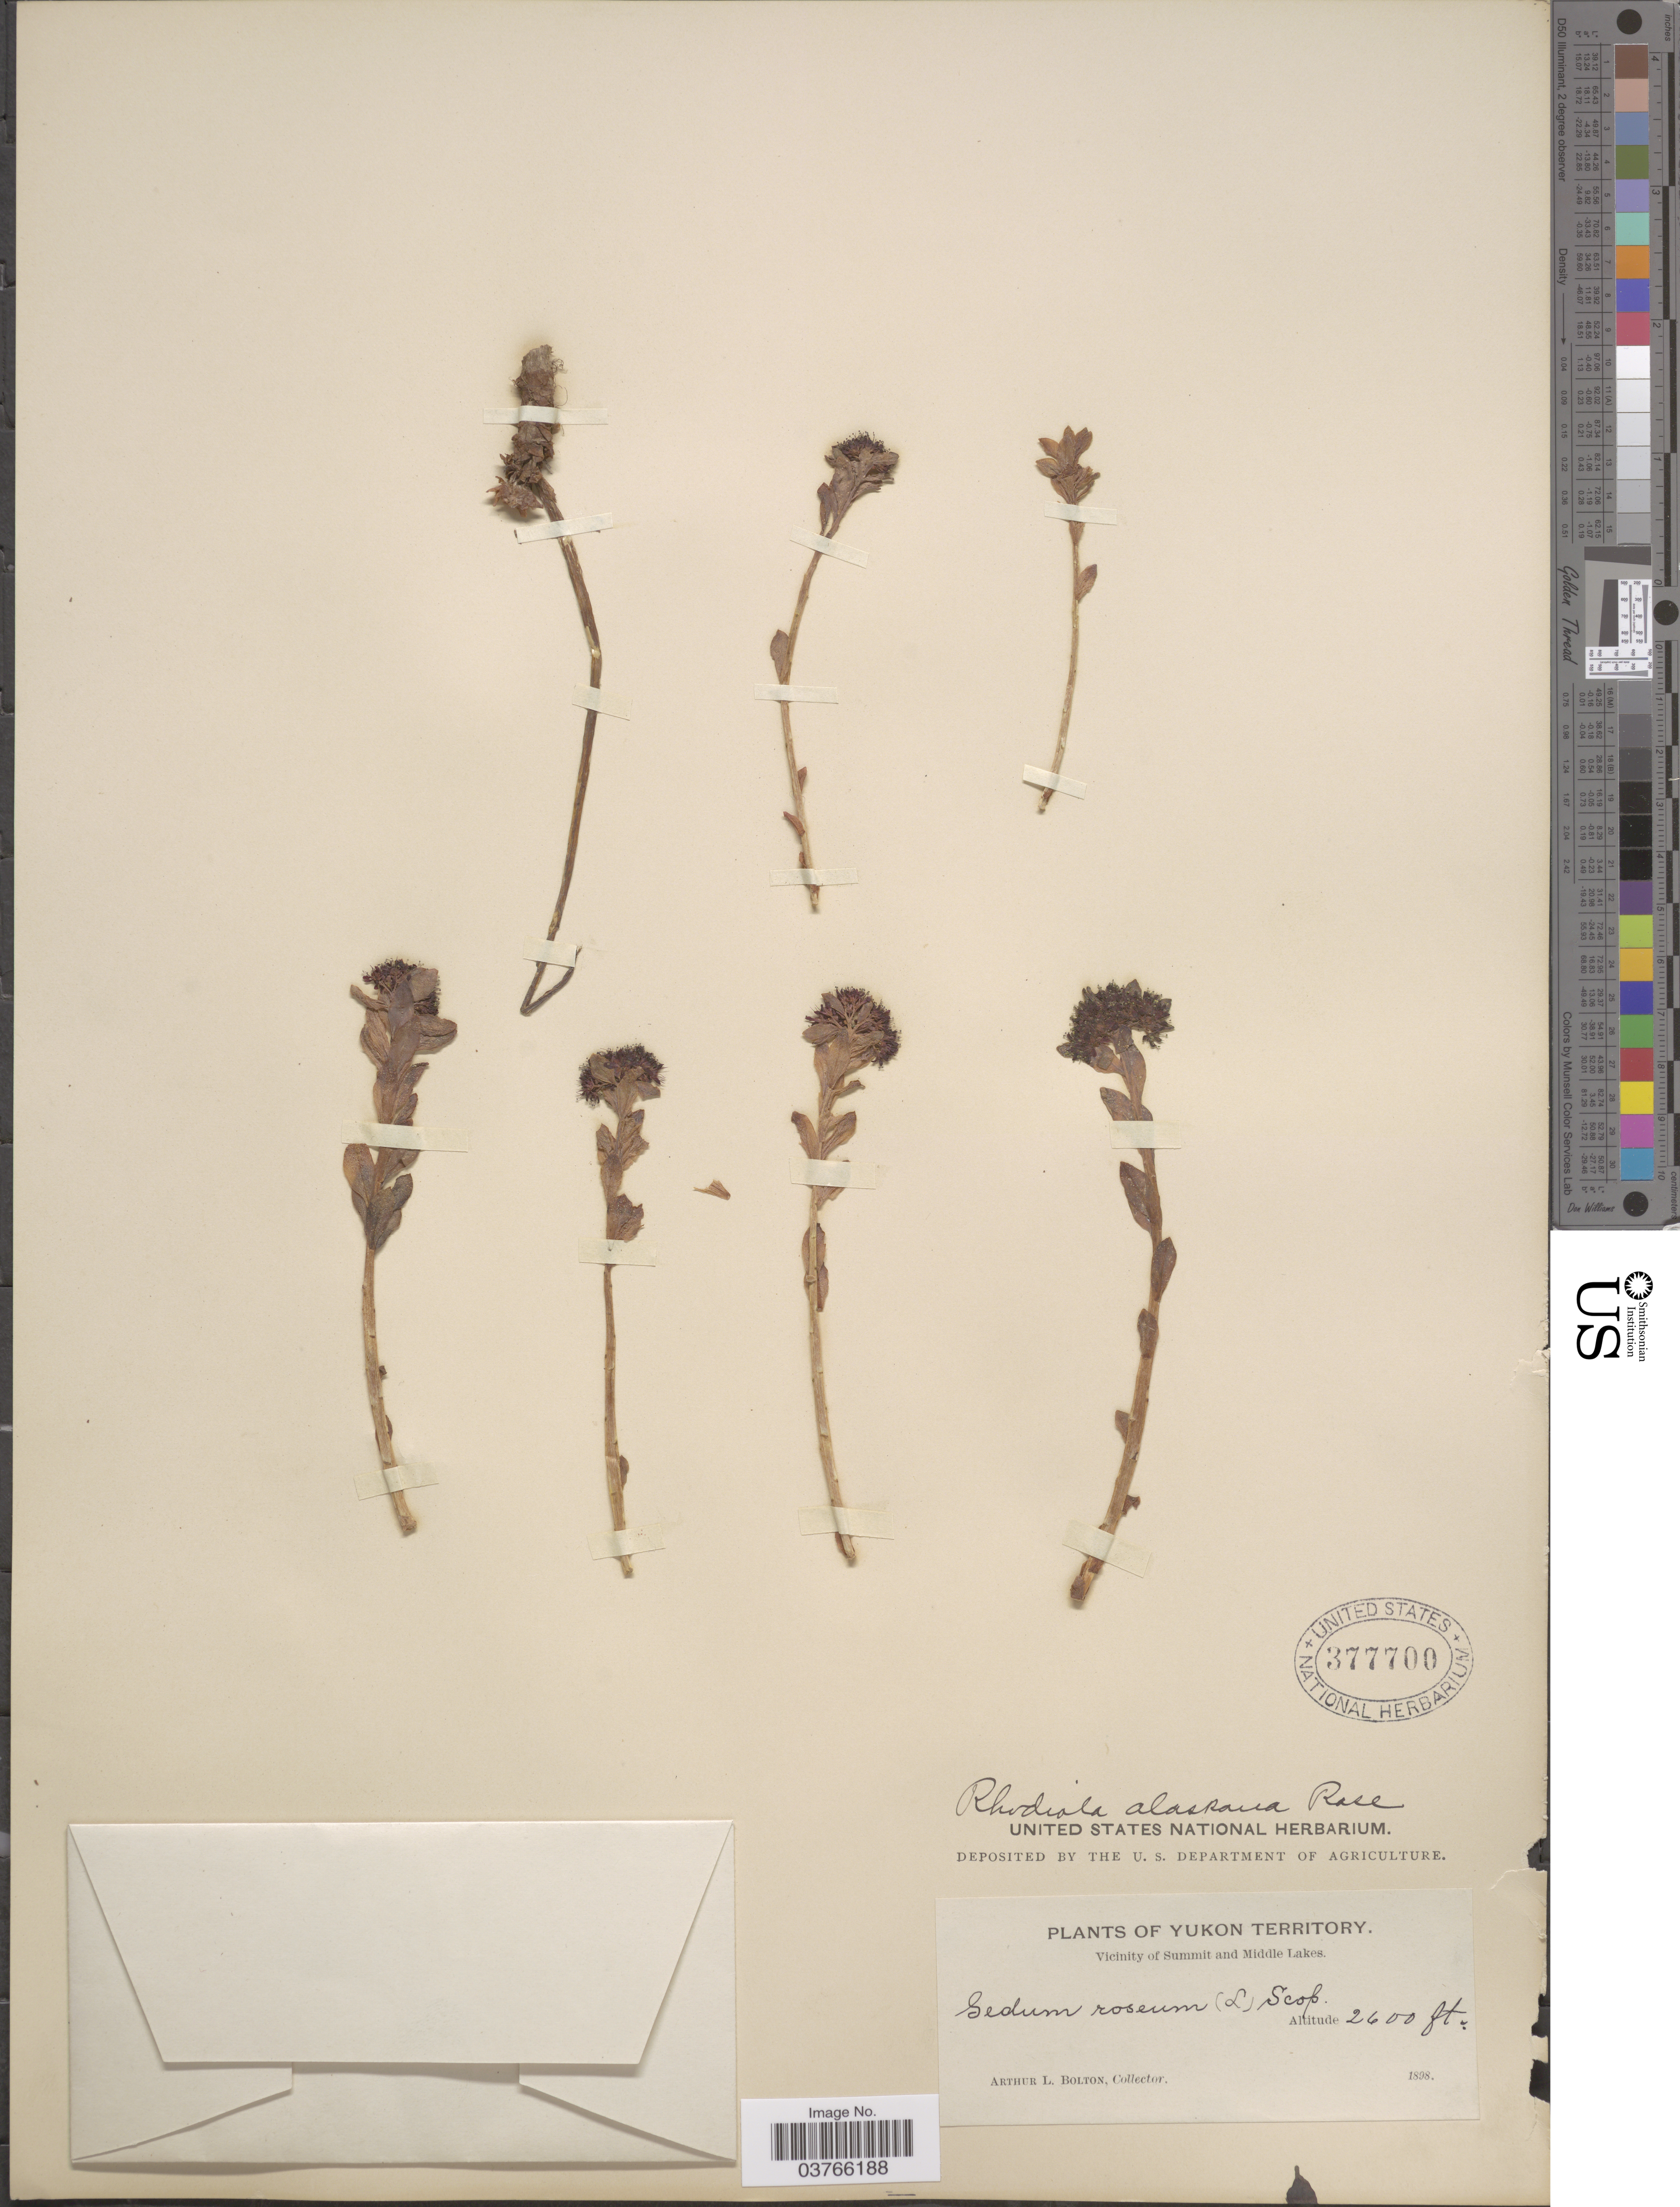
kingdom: Plantae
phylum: Tracheophyta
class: Magnoliopsida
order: Saxifragales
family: Crassulaceae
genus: Rhodiola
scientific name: Rhodiola integrifolia subsp. integrifolia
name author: Raf.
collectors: A. Bolton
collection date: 1898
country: Canada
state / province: Yukon Territory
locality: Vicinity of Summit and Middle Lakes.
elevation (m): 792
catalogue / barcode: US 377700